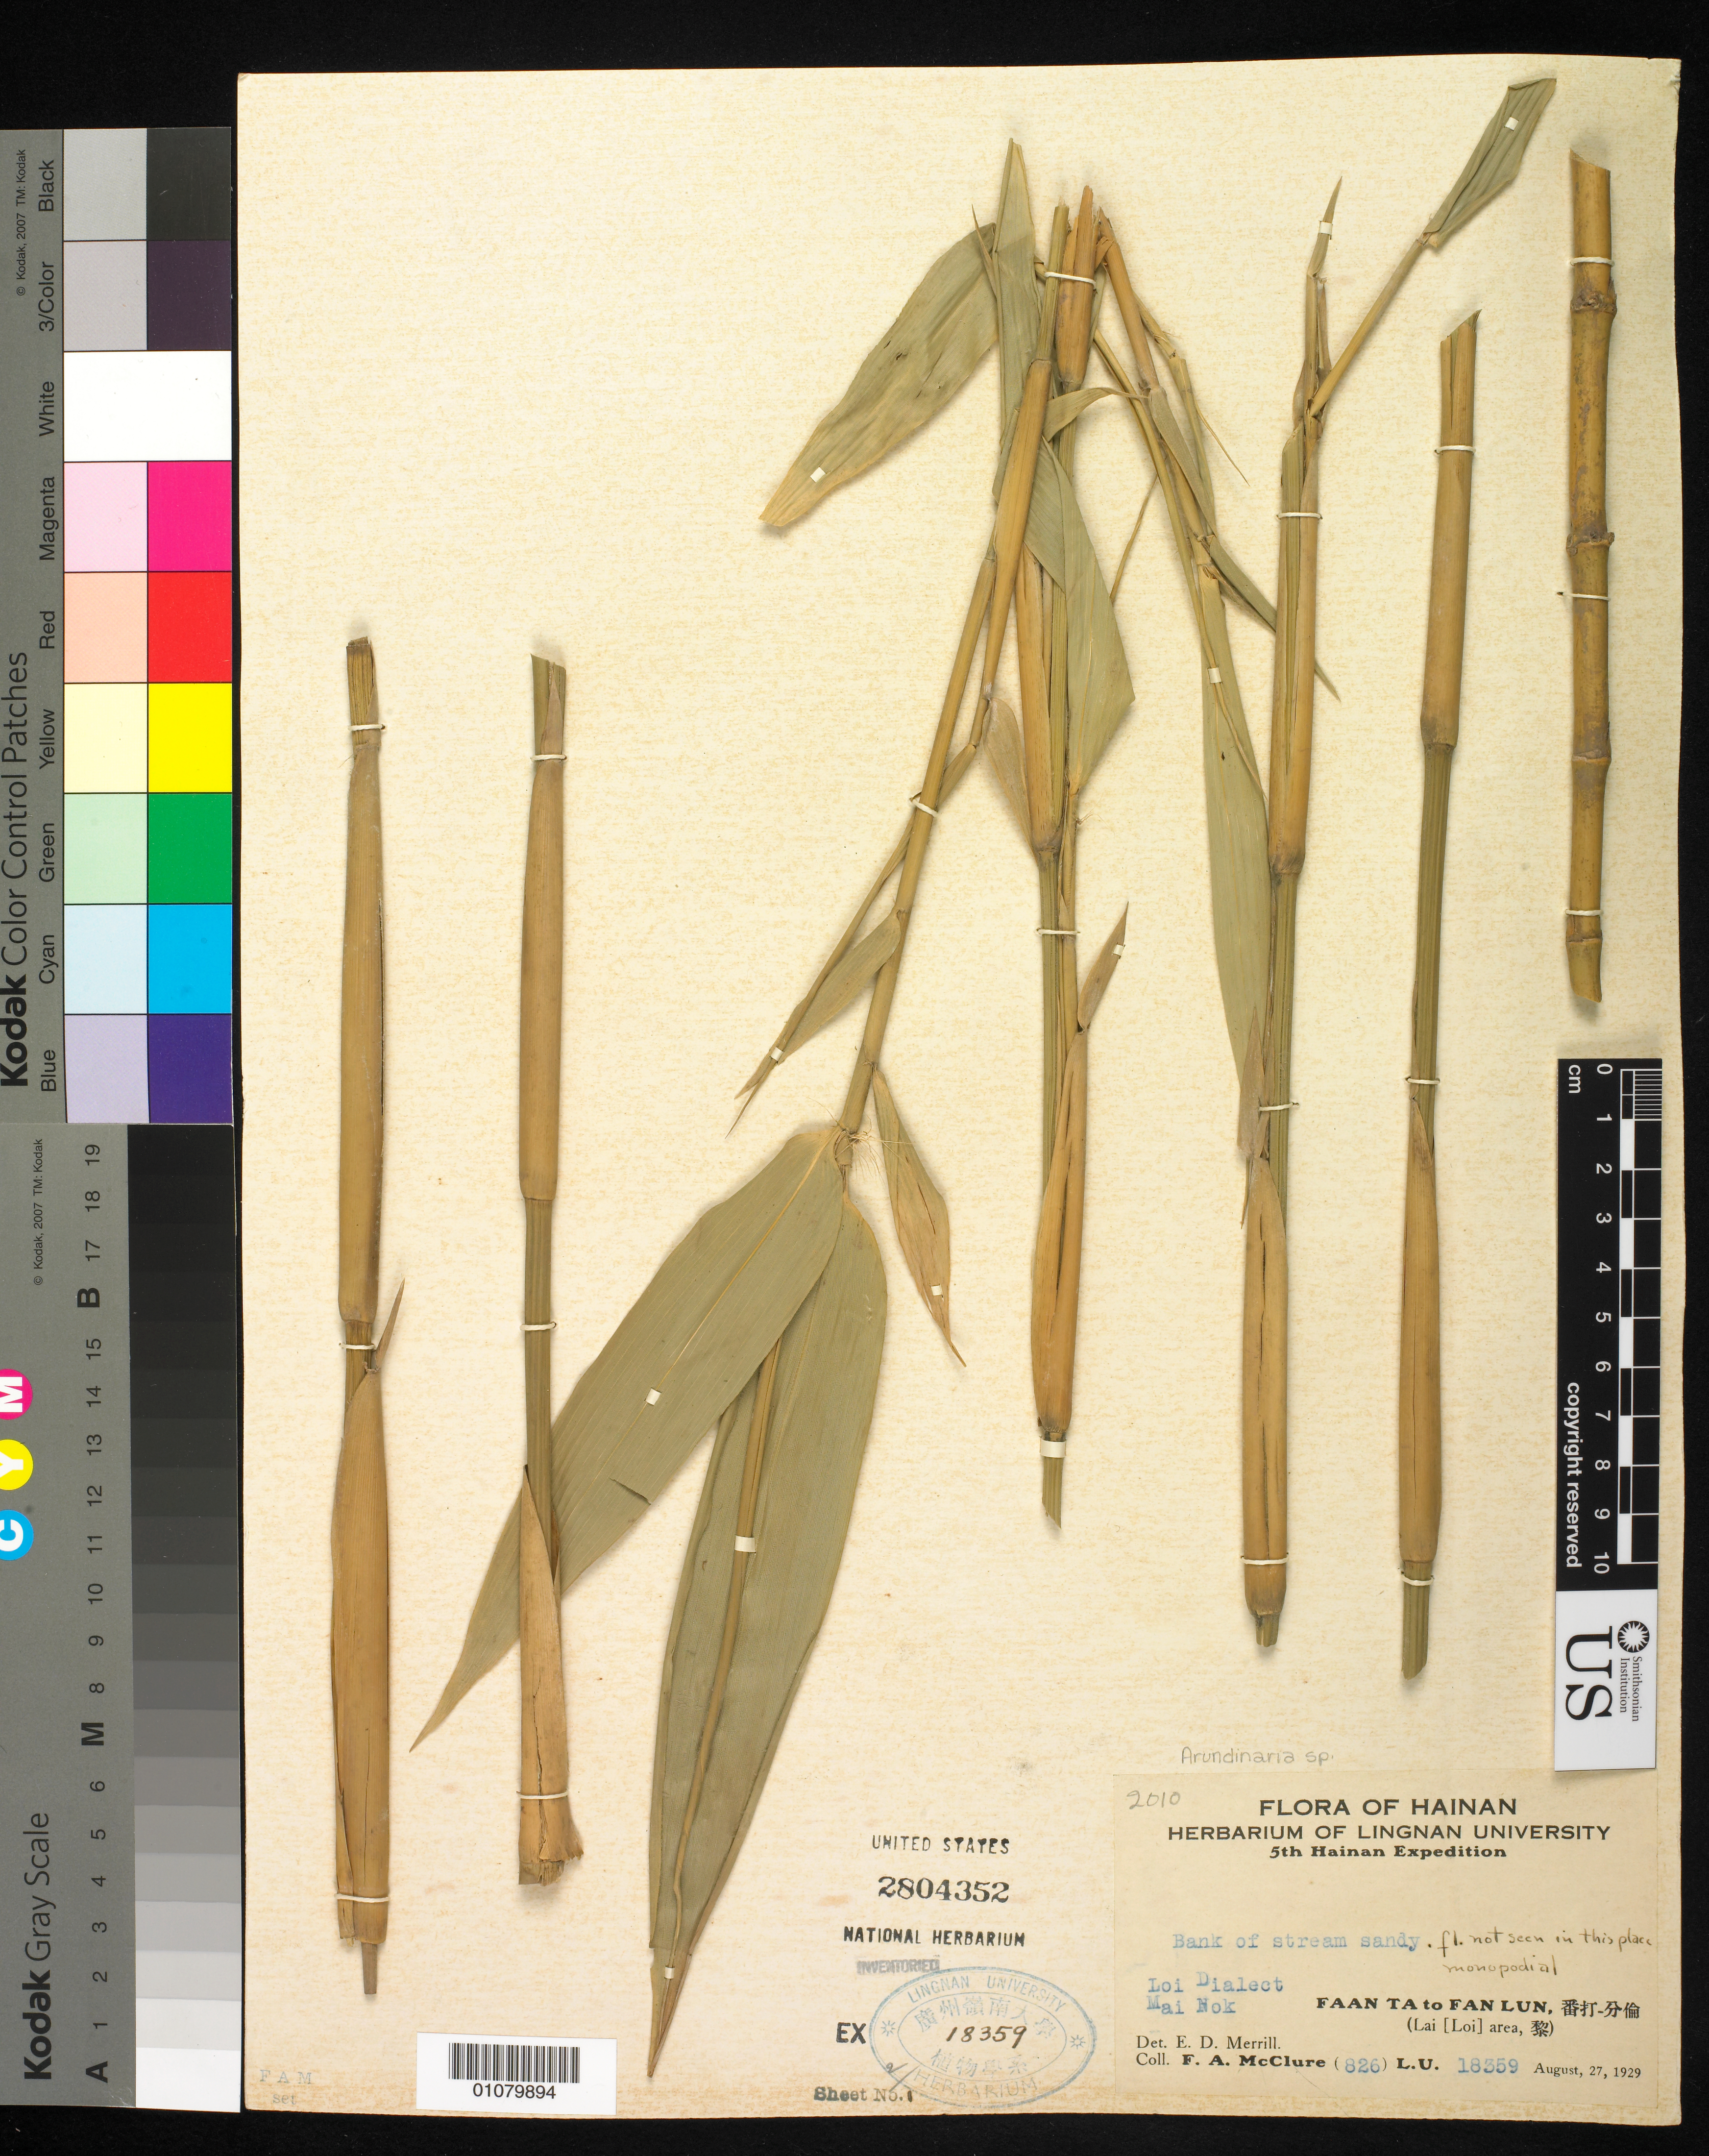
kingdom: Plantae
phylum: Tracheophyta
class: Liliopsida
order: Poales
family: Poaceae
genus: Arundinaria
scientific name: Arundinaria sp.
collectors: F. A. McClure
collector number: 826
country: China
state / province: Jiangsu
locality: Loi Dialect, Mai Nok, Faan Ta to Fan Lun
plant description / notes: FAM collection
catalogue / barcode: US 2804352